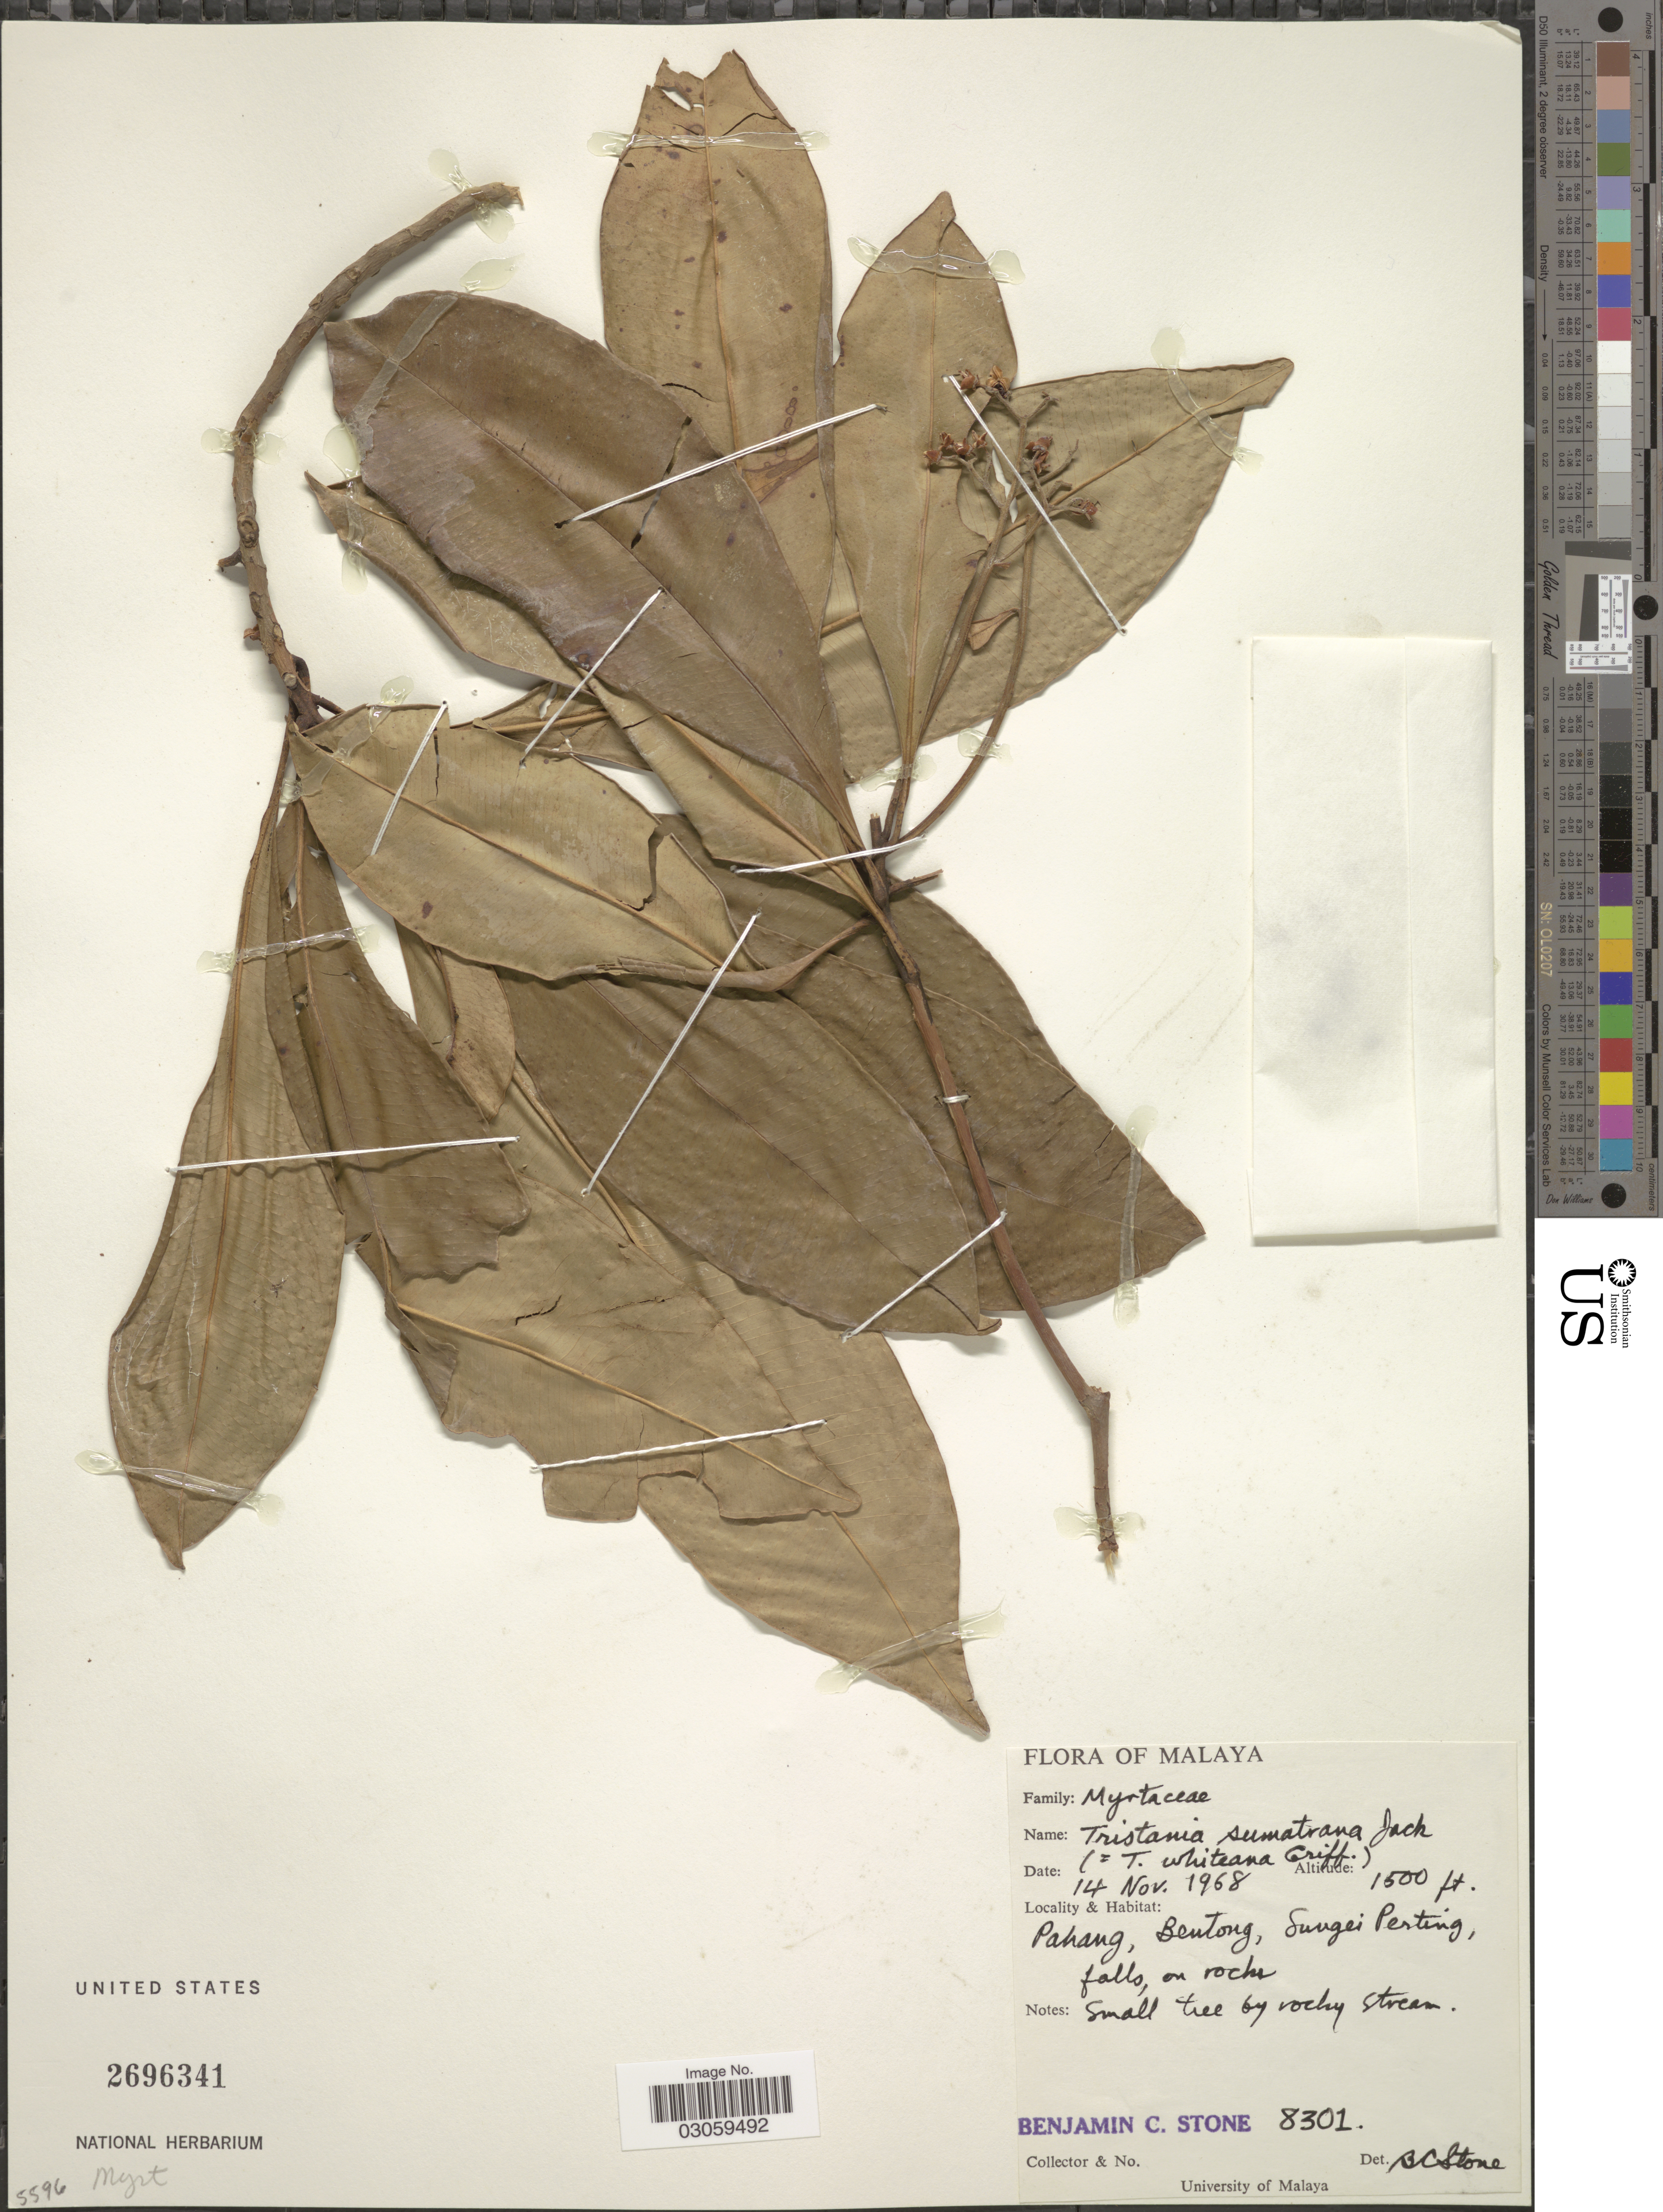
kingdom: Plantae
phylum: Tracheophyta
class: Magnoliopsida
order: Myrtales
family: Myrtaceae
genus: Tristaniopsis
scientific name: Tristaniopsis whiteana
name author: (Griff.) P.G. Wilson & J. T. Waterh.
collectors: B. C. Stone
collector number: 8301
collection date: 1968-11-14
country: Malaysia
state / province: Pahang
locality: Malaya. Bentong, Sungei Perting.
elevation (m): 457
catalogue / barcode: US 2696341